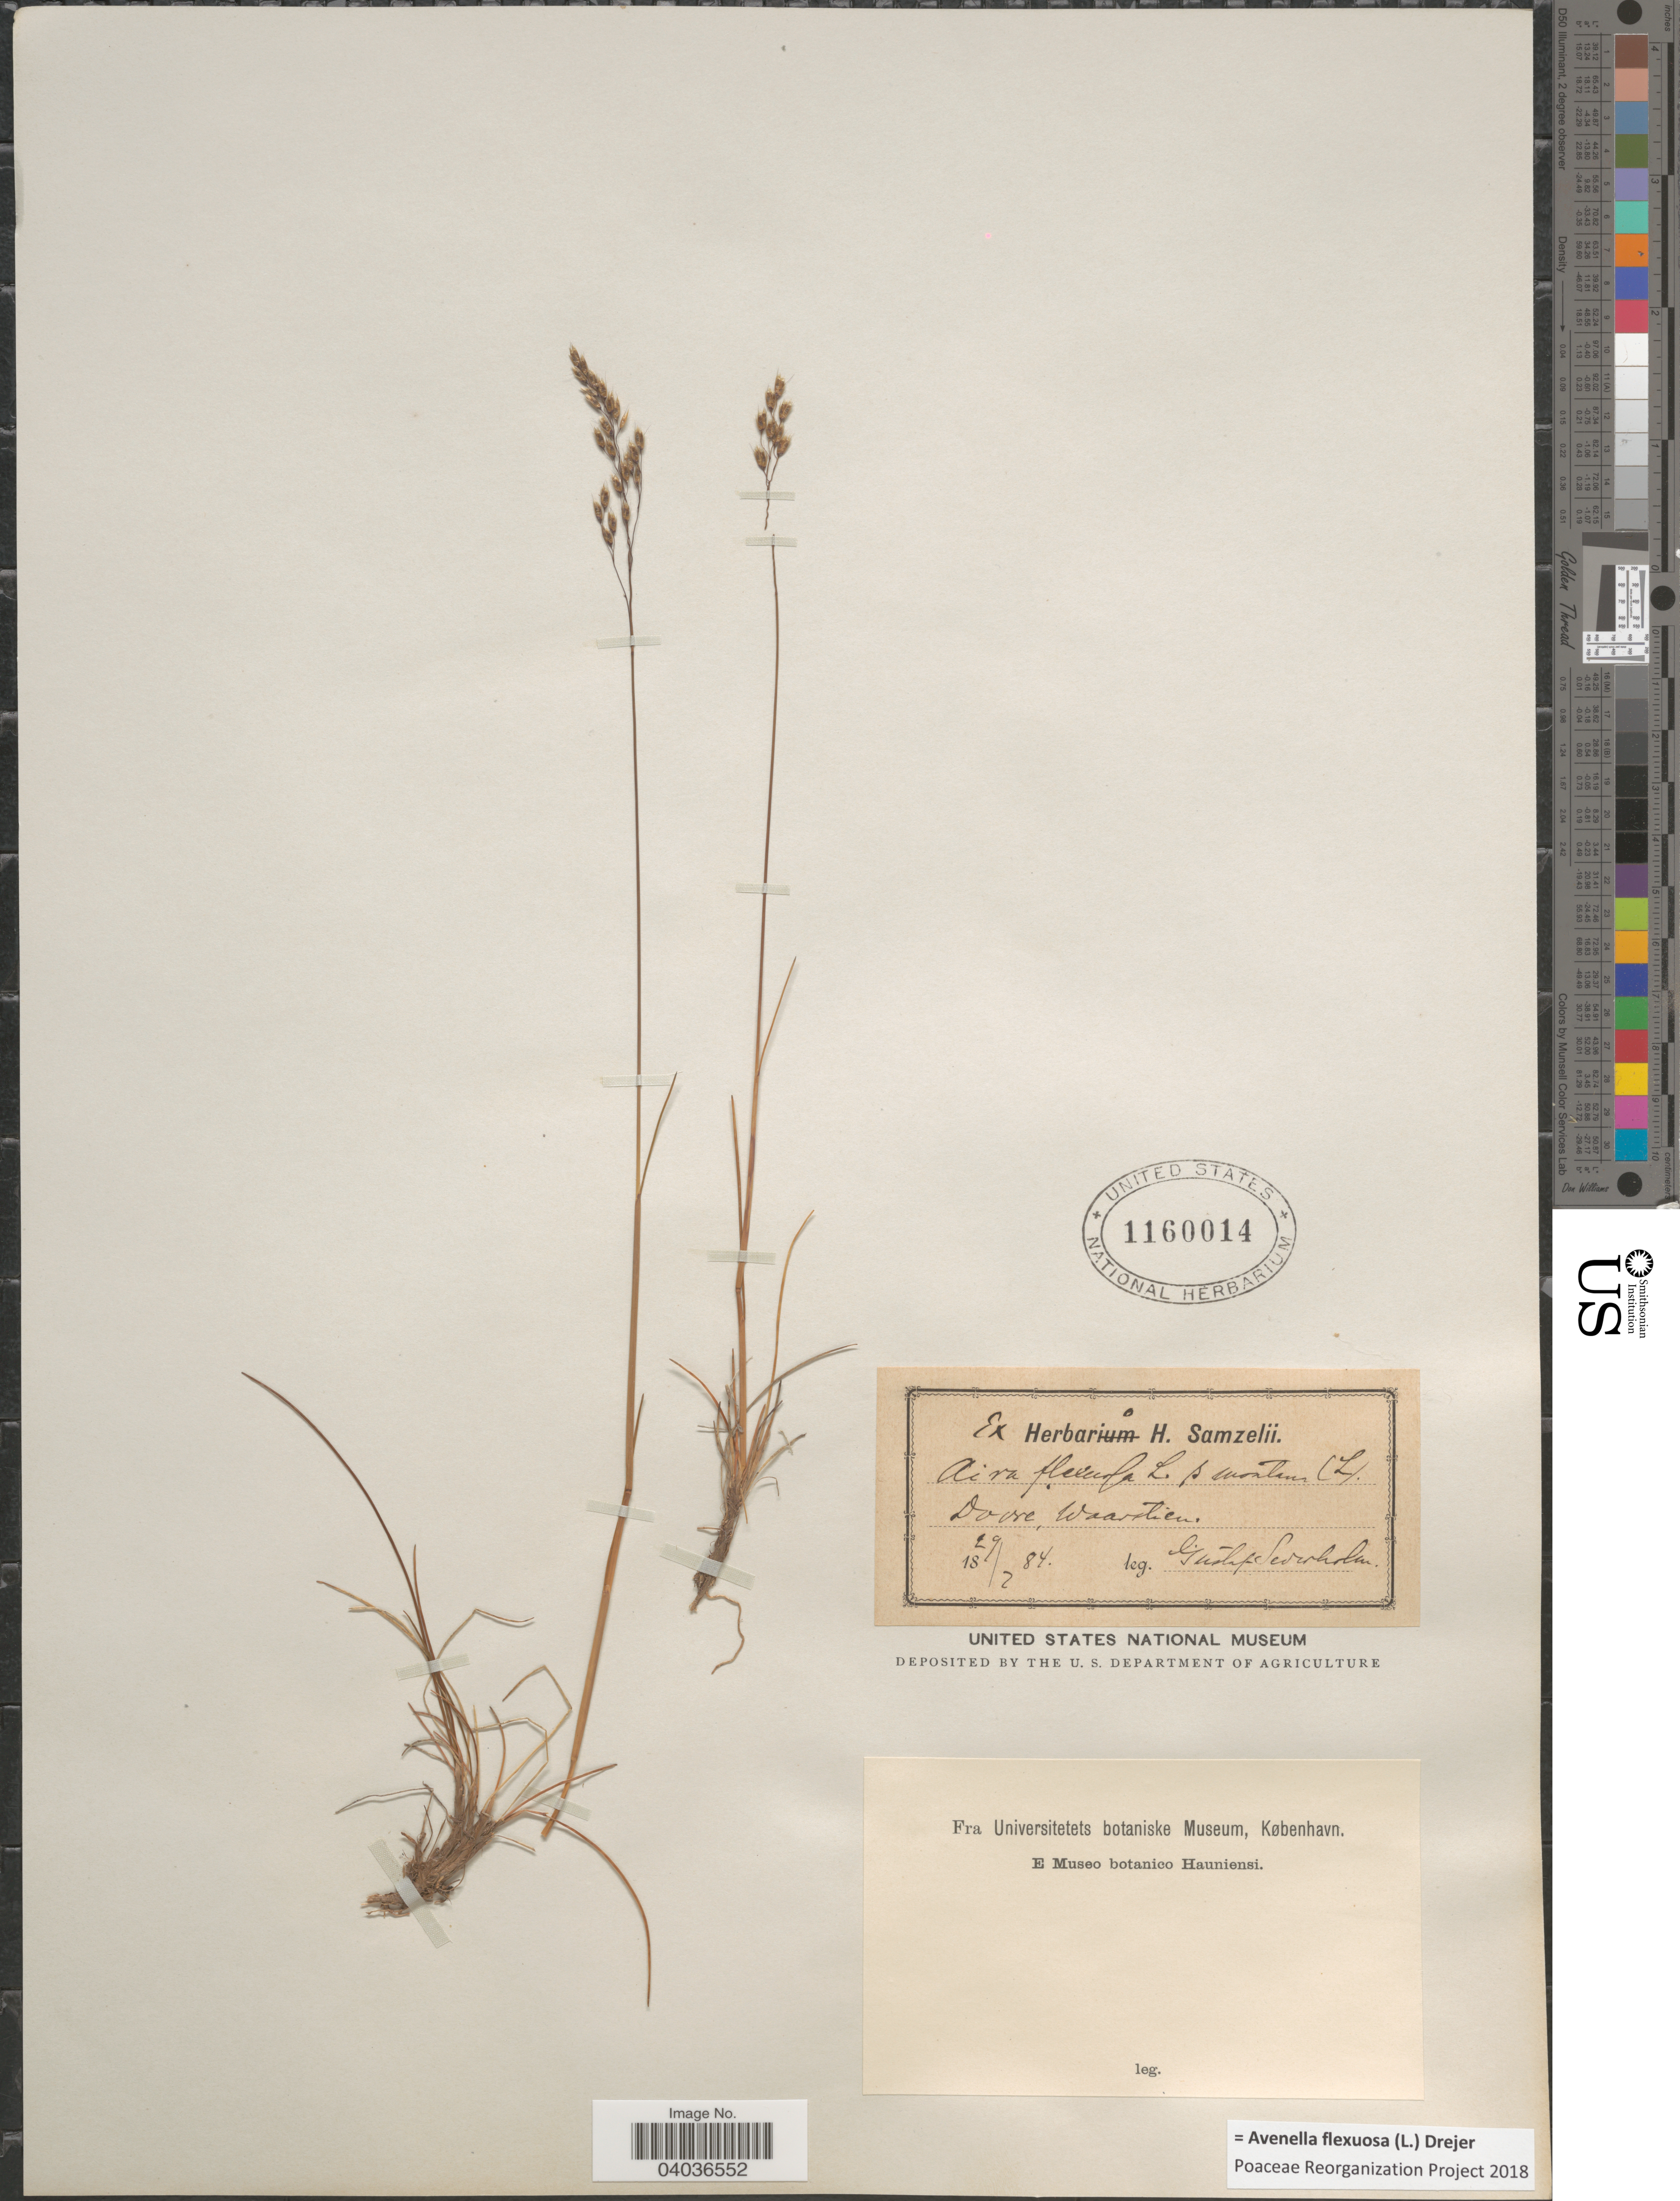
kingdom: Plantae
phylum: Tracheophyta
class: Liliopsida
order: Poales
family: Poaceae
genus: Avenella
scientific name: Avenella flexuosa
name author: (L.) Drejer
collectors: G. Sederholm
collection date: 1884-02-29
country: Norway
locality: Dovre, Waarstien.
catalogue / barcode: US 1160014